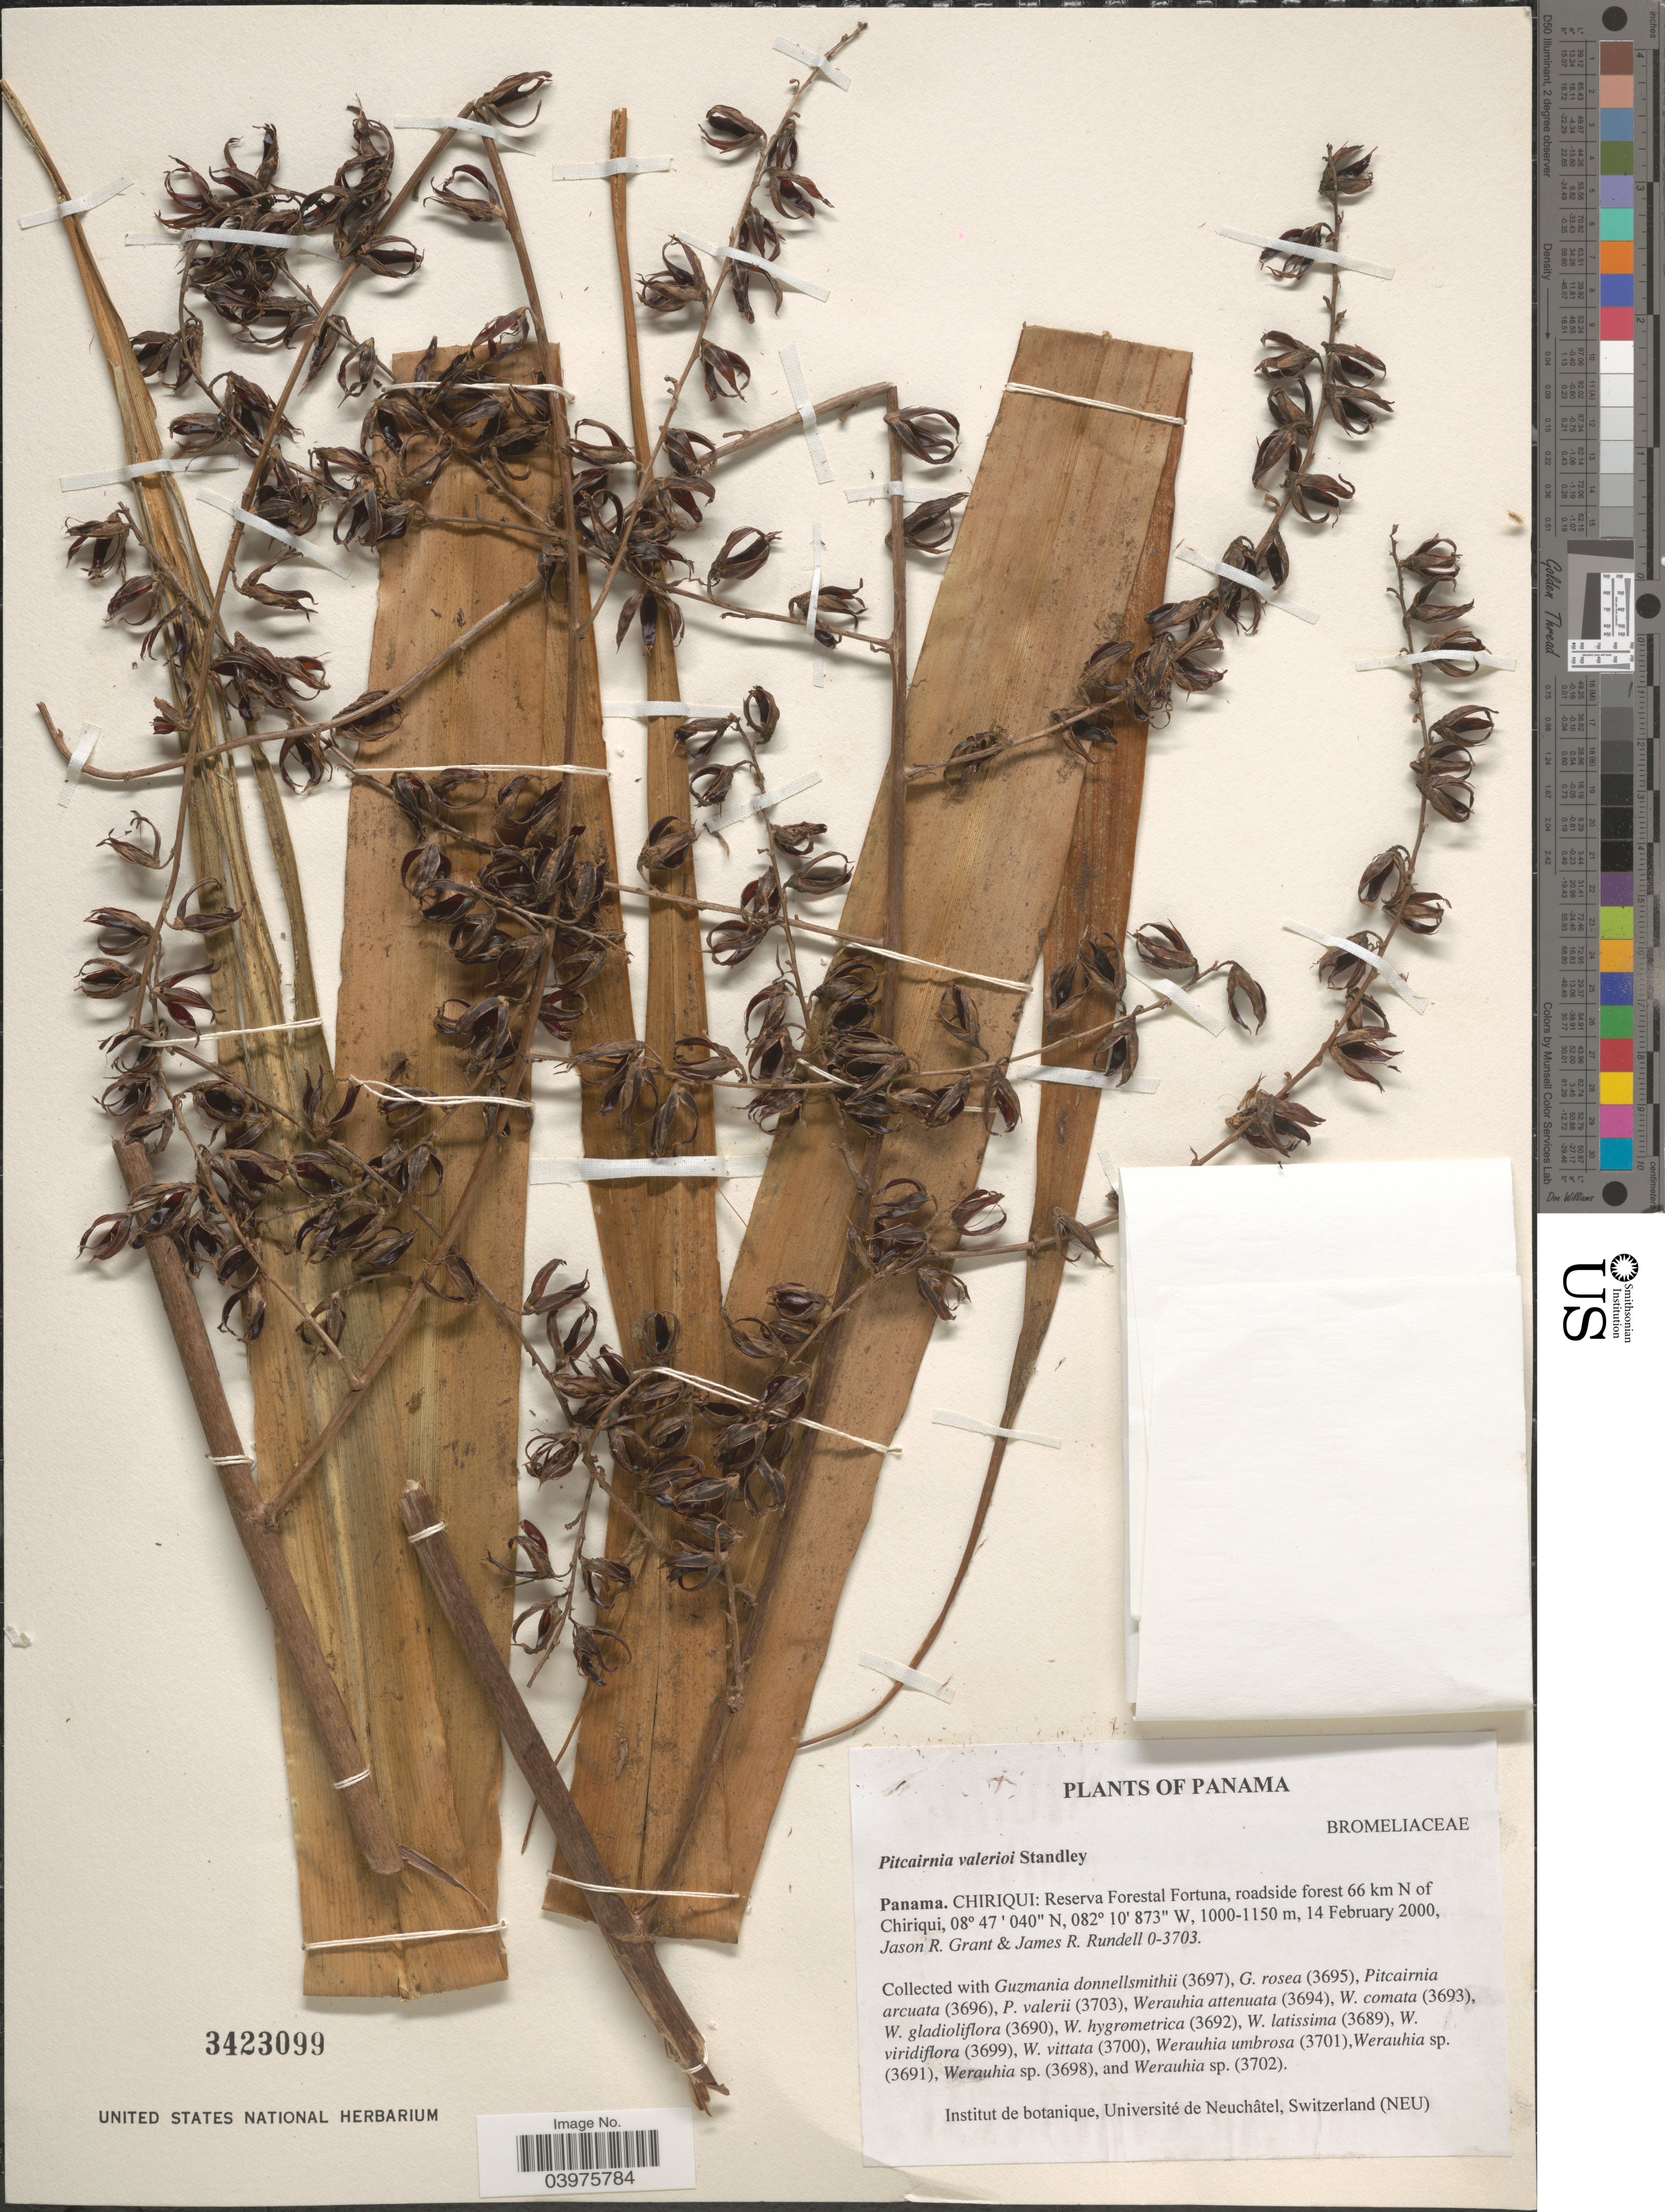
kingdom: Plantae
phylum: Tracheophyta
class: Liliopsida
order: Poales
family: Bromeliaceae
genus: Pitcairnia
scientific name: Pitcairnia valerii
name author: Standl.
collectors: J. R. Grant & J. R. Rundell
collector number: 0-3703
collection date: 2000-02-14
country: Panama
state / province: Chiriqui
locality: Reserva Forestal Fortuna, roadside forest 66 km N of Chiriqui.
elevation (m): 1000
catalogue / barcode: US 3423099